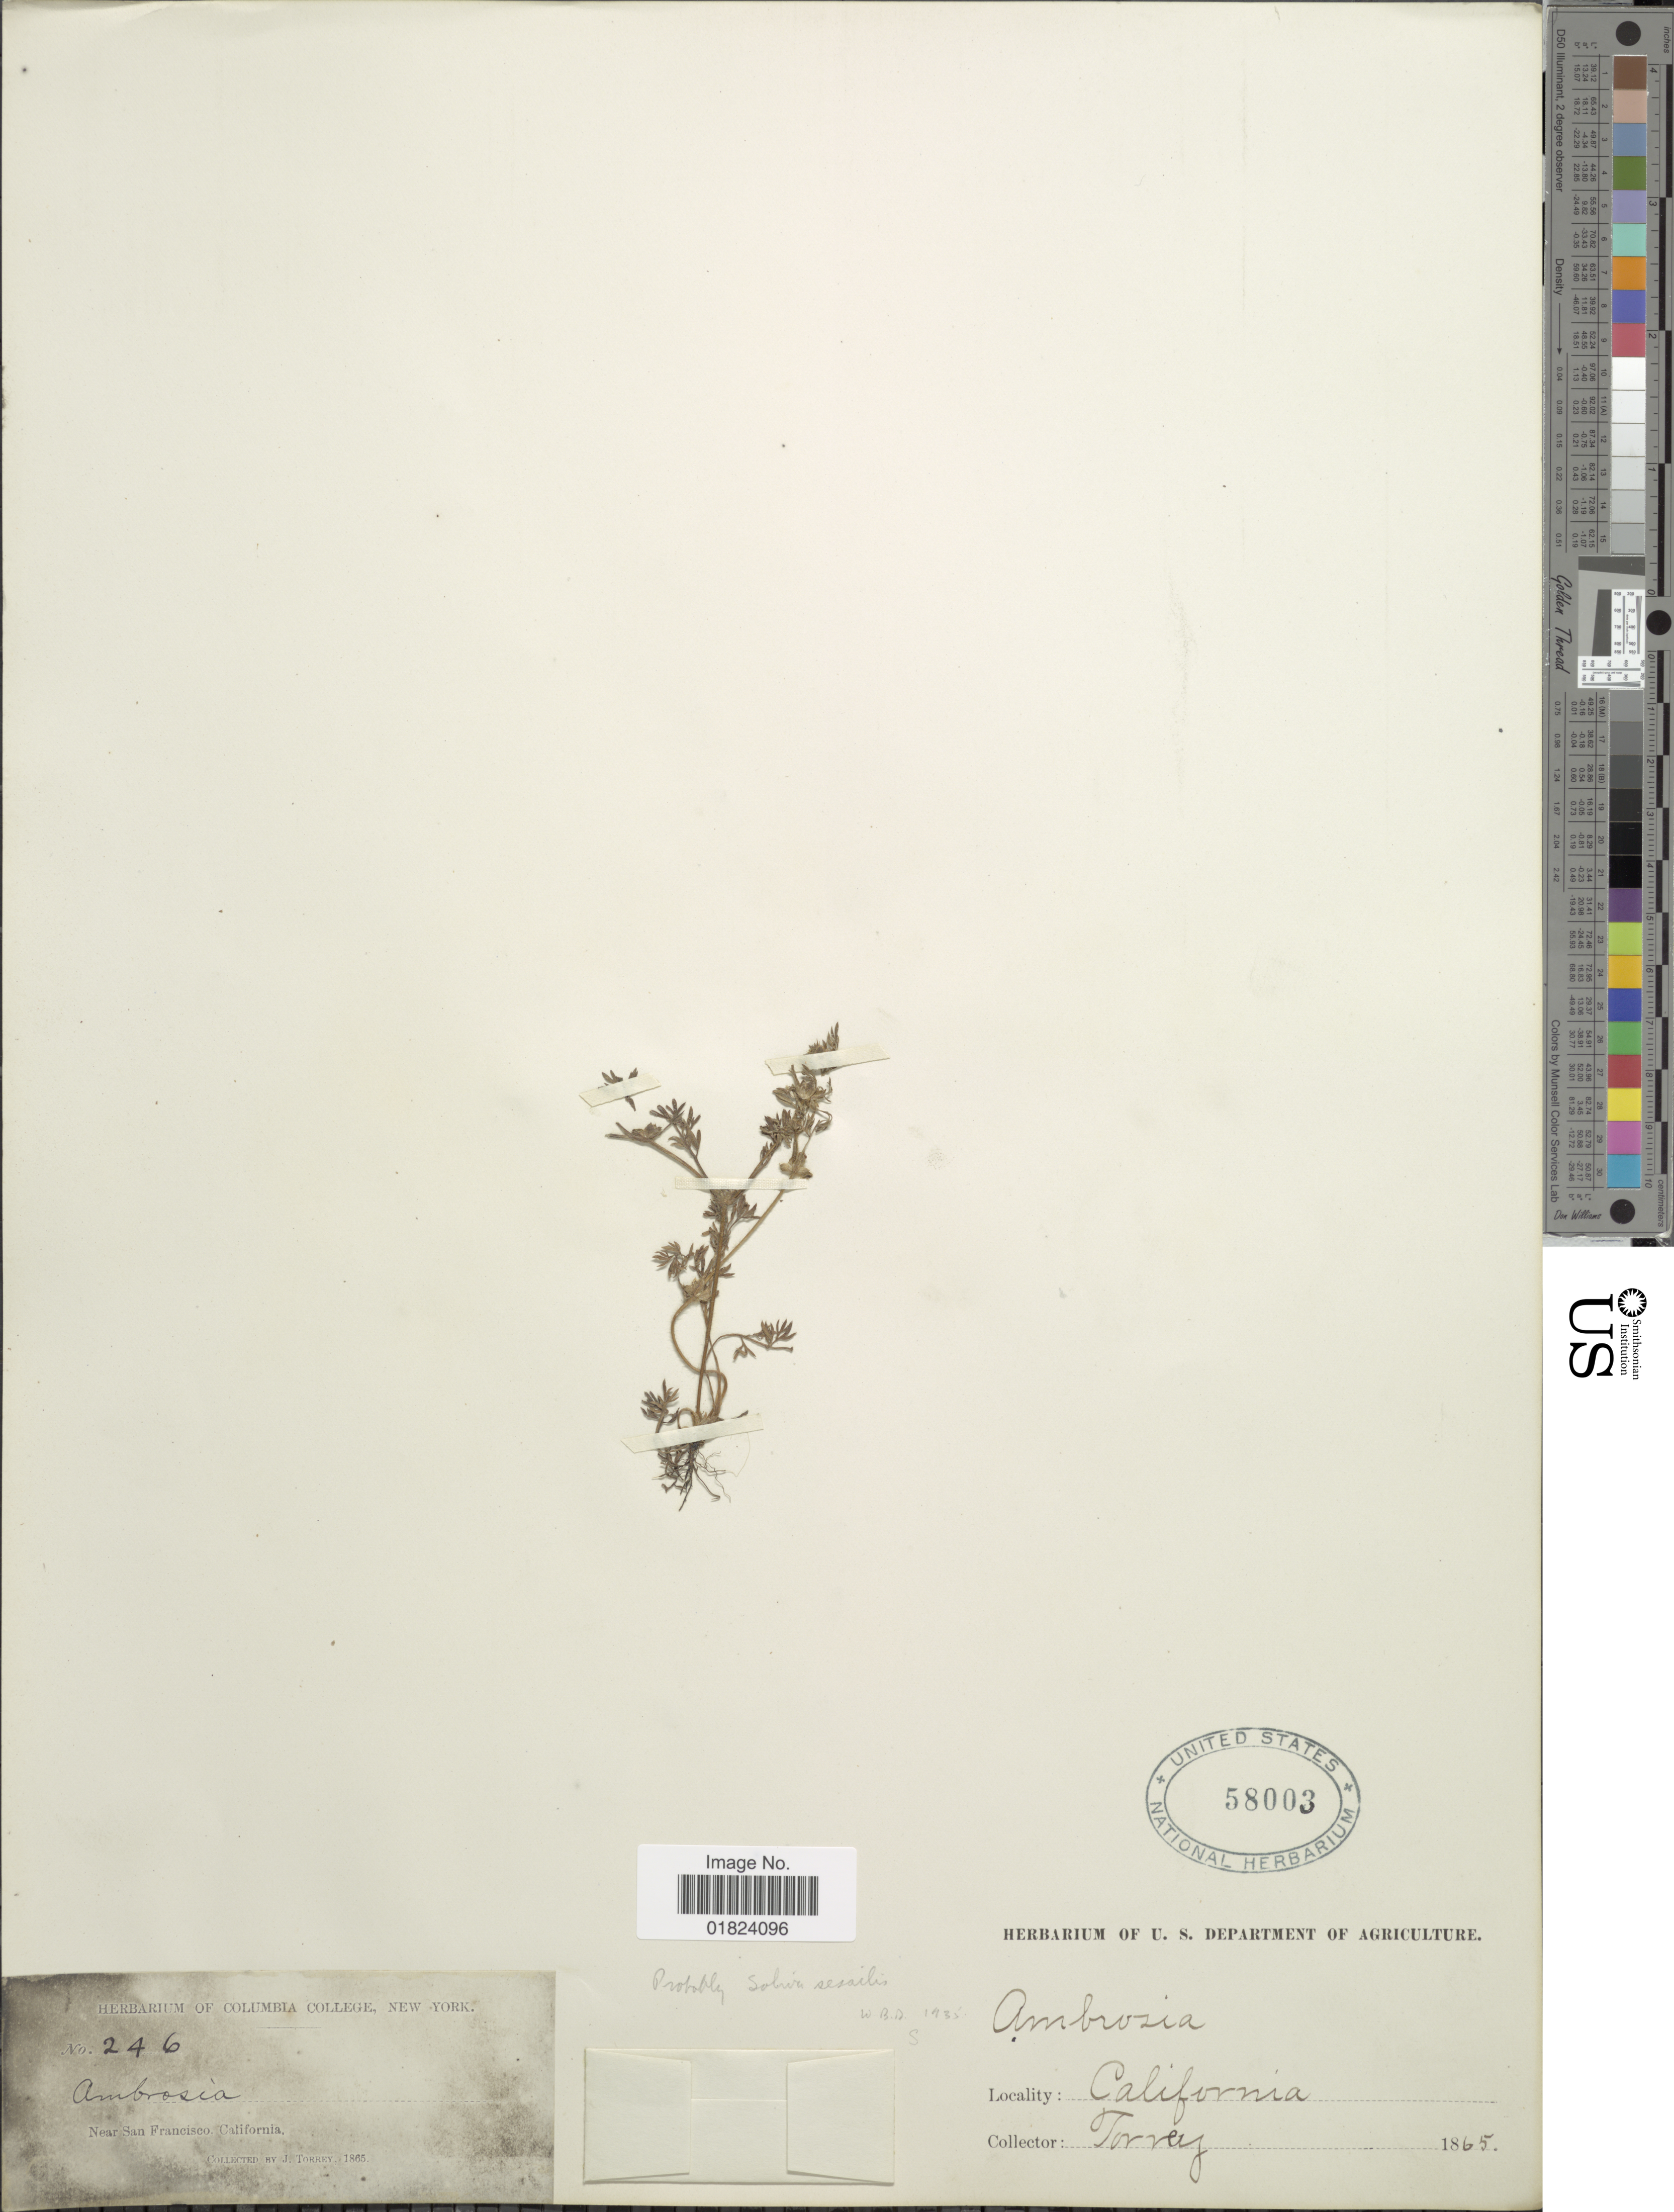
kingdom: Plantae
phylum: Tracheophyta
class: Magnoliopsida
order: Asterales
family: Asteraceae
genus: Soliva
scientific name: Soliva sessilis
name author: Ruiz & Pav.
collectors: J. Torrey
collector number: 246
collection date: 1865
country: United States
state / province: California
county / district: San Francisco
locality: Near San Francisco.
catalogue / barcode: US 58003